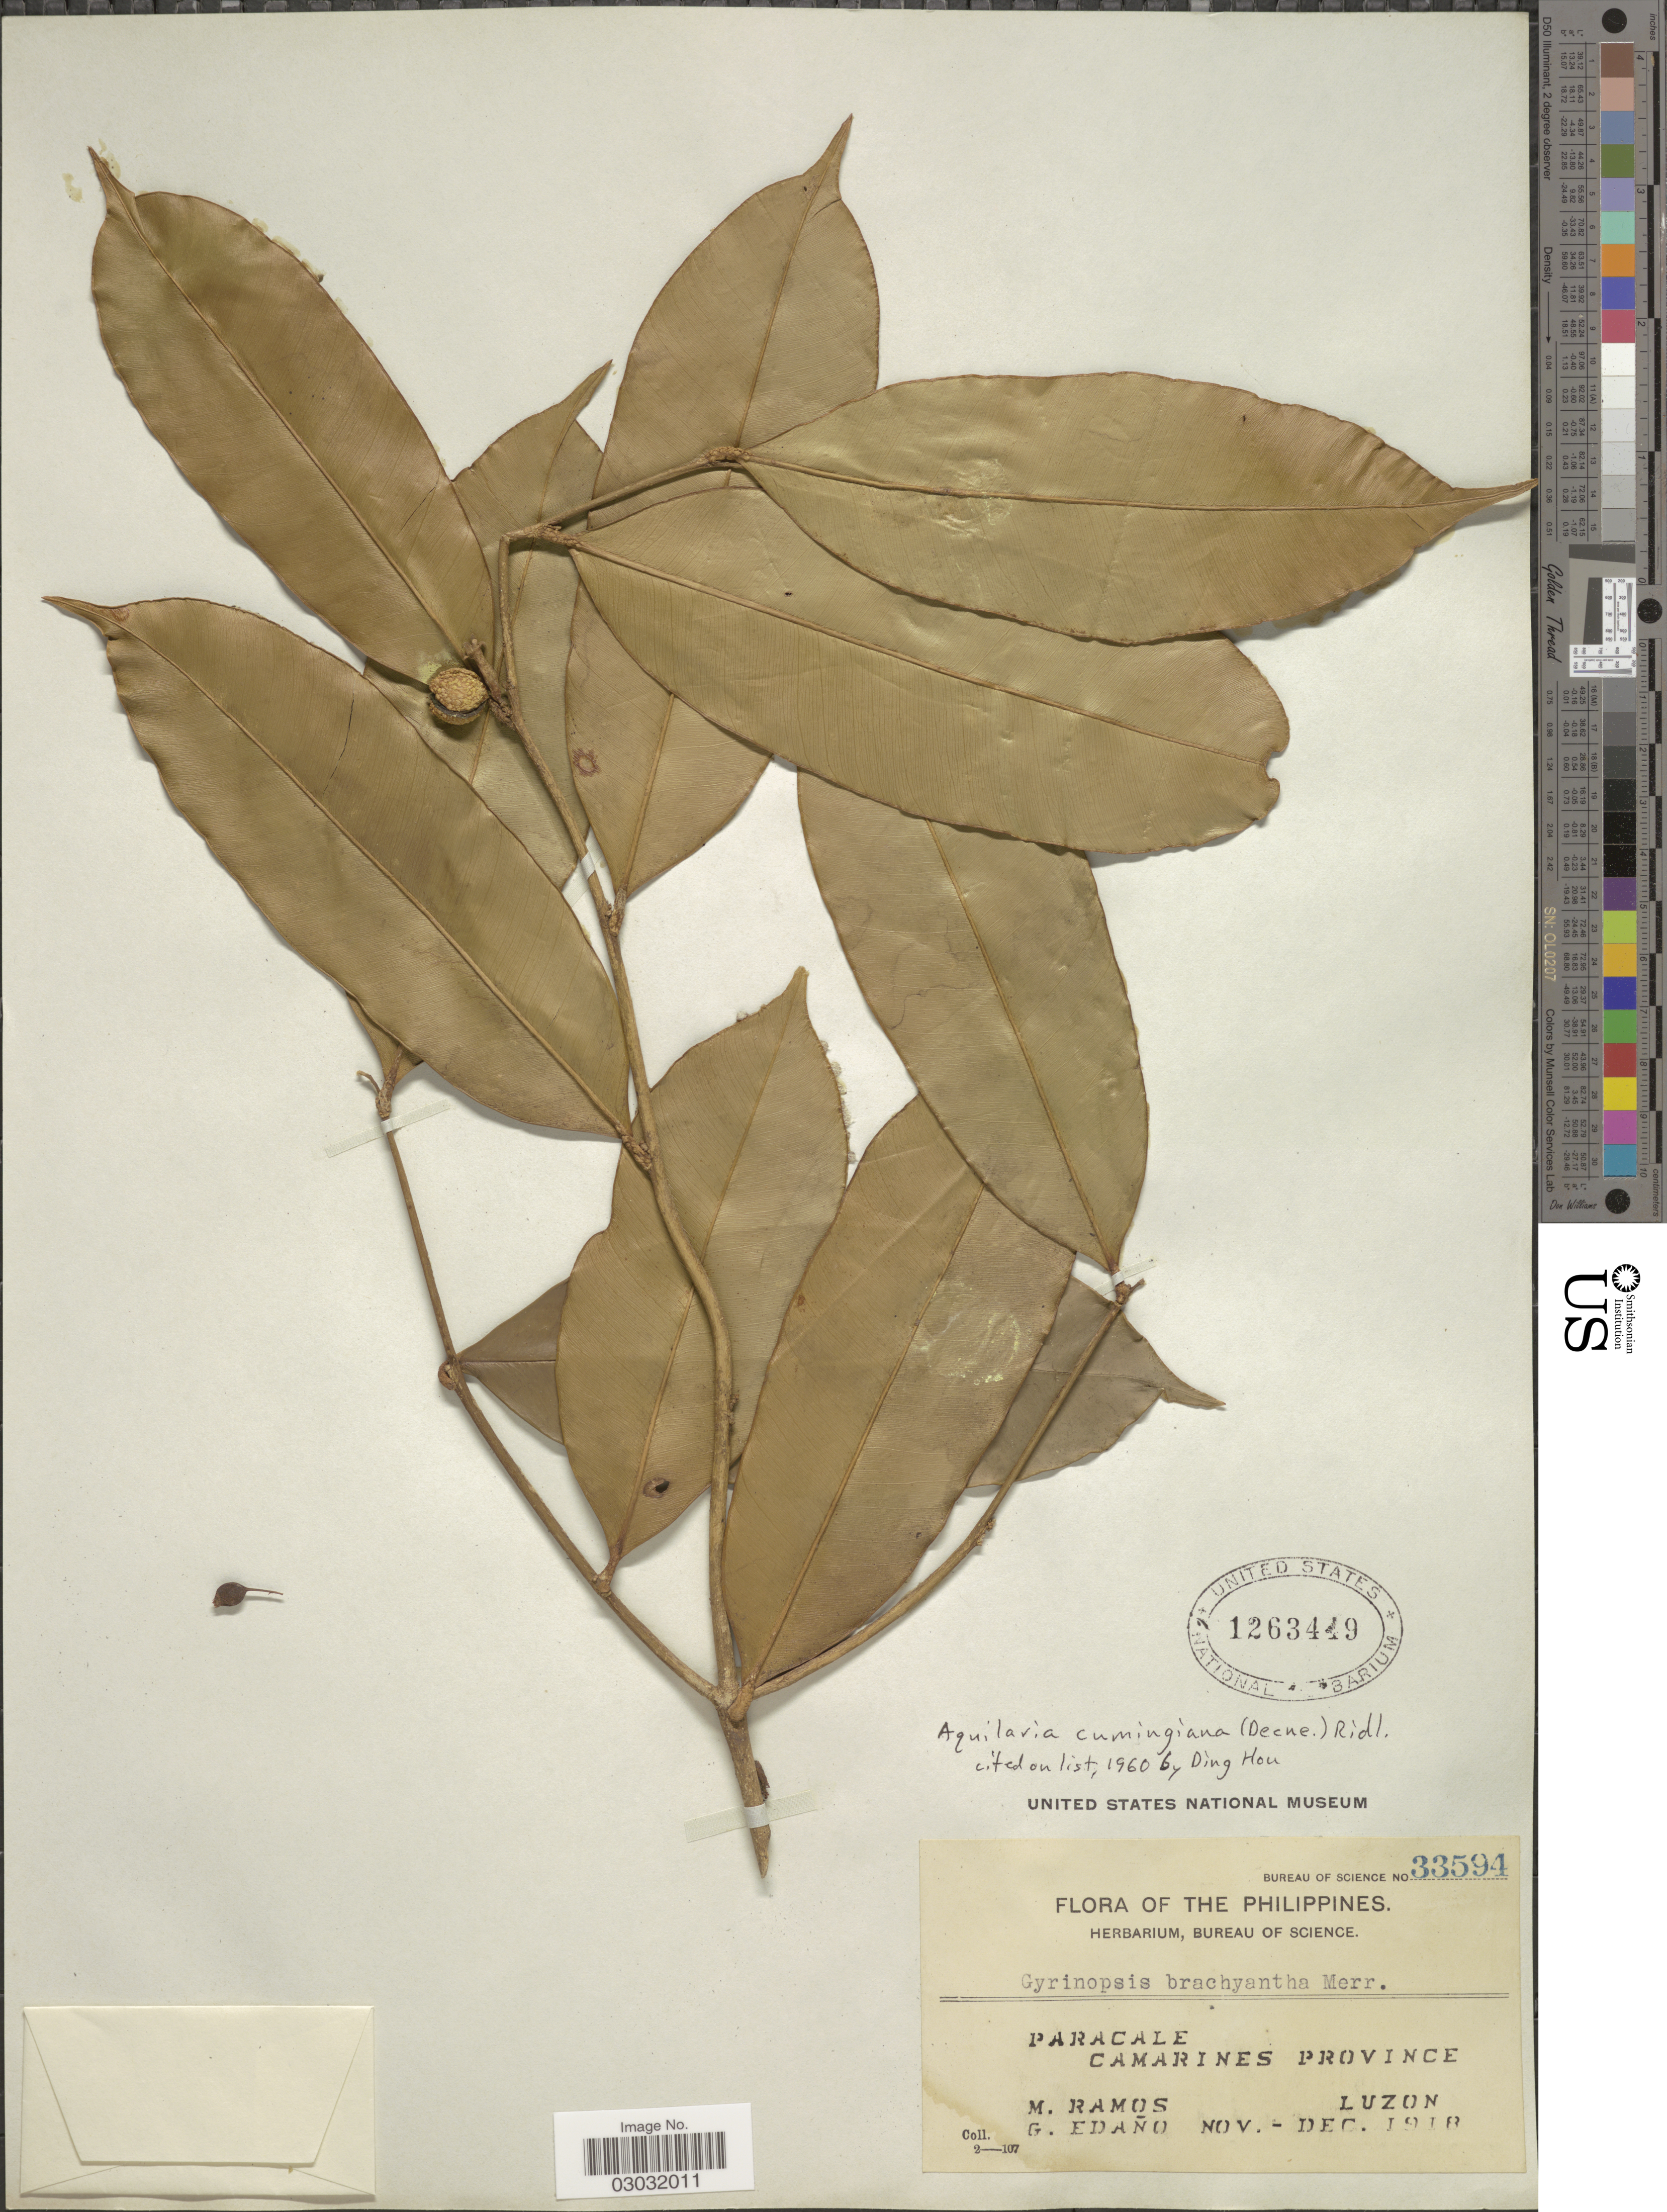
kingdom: Plantae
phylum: Tracheophyta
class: Magnoliopsida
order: Malvales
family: Thymelaeaceae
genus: Aquilaria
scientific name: Aquilaria cumingiana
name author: (Decne.) Ridl.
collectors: M. Ramos & G. Edaño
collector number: Bureau of Science 33594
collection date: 1918-11/1918-12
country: Philippines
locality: Paracale, Camarines Province, Luzon.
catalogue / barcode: US 1263419